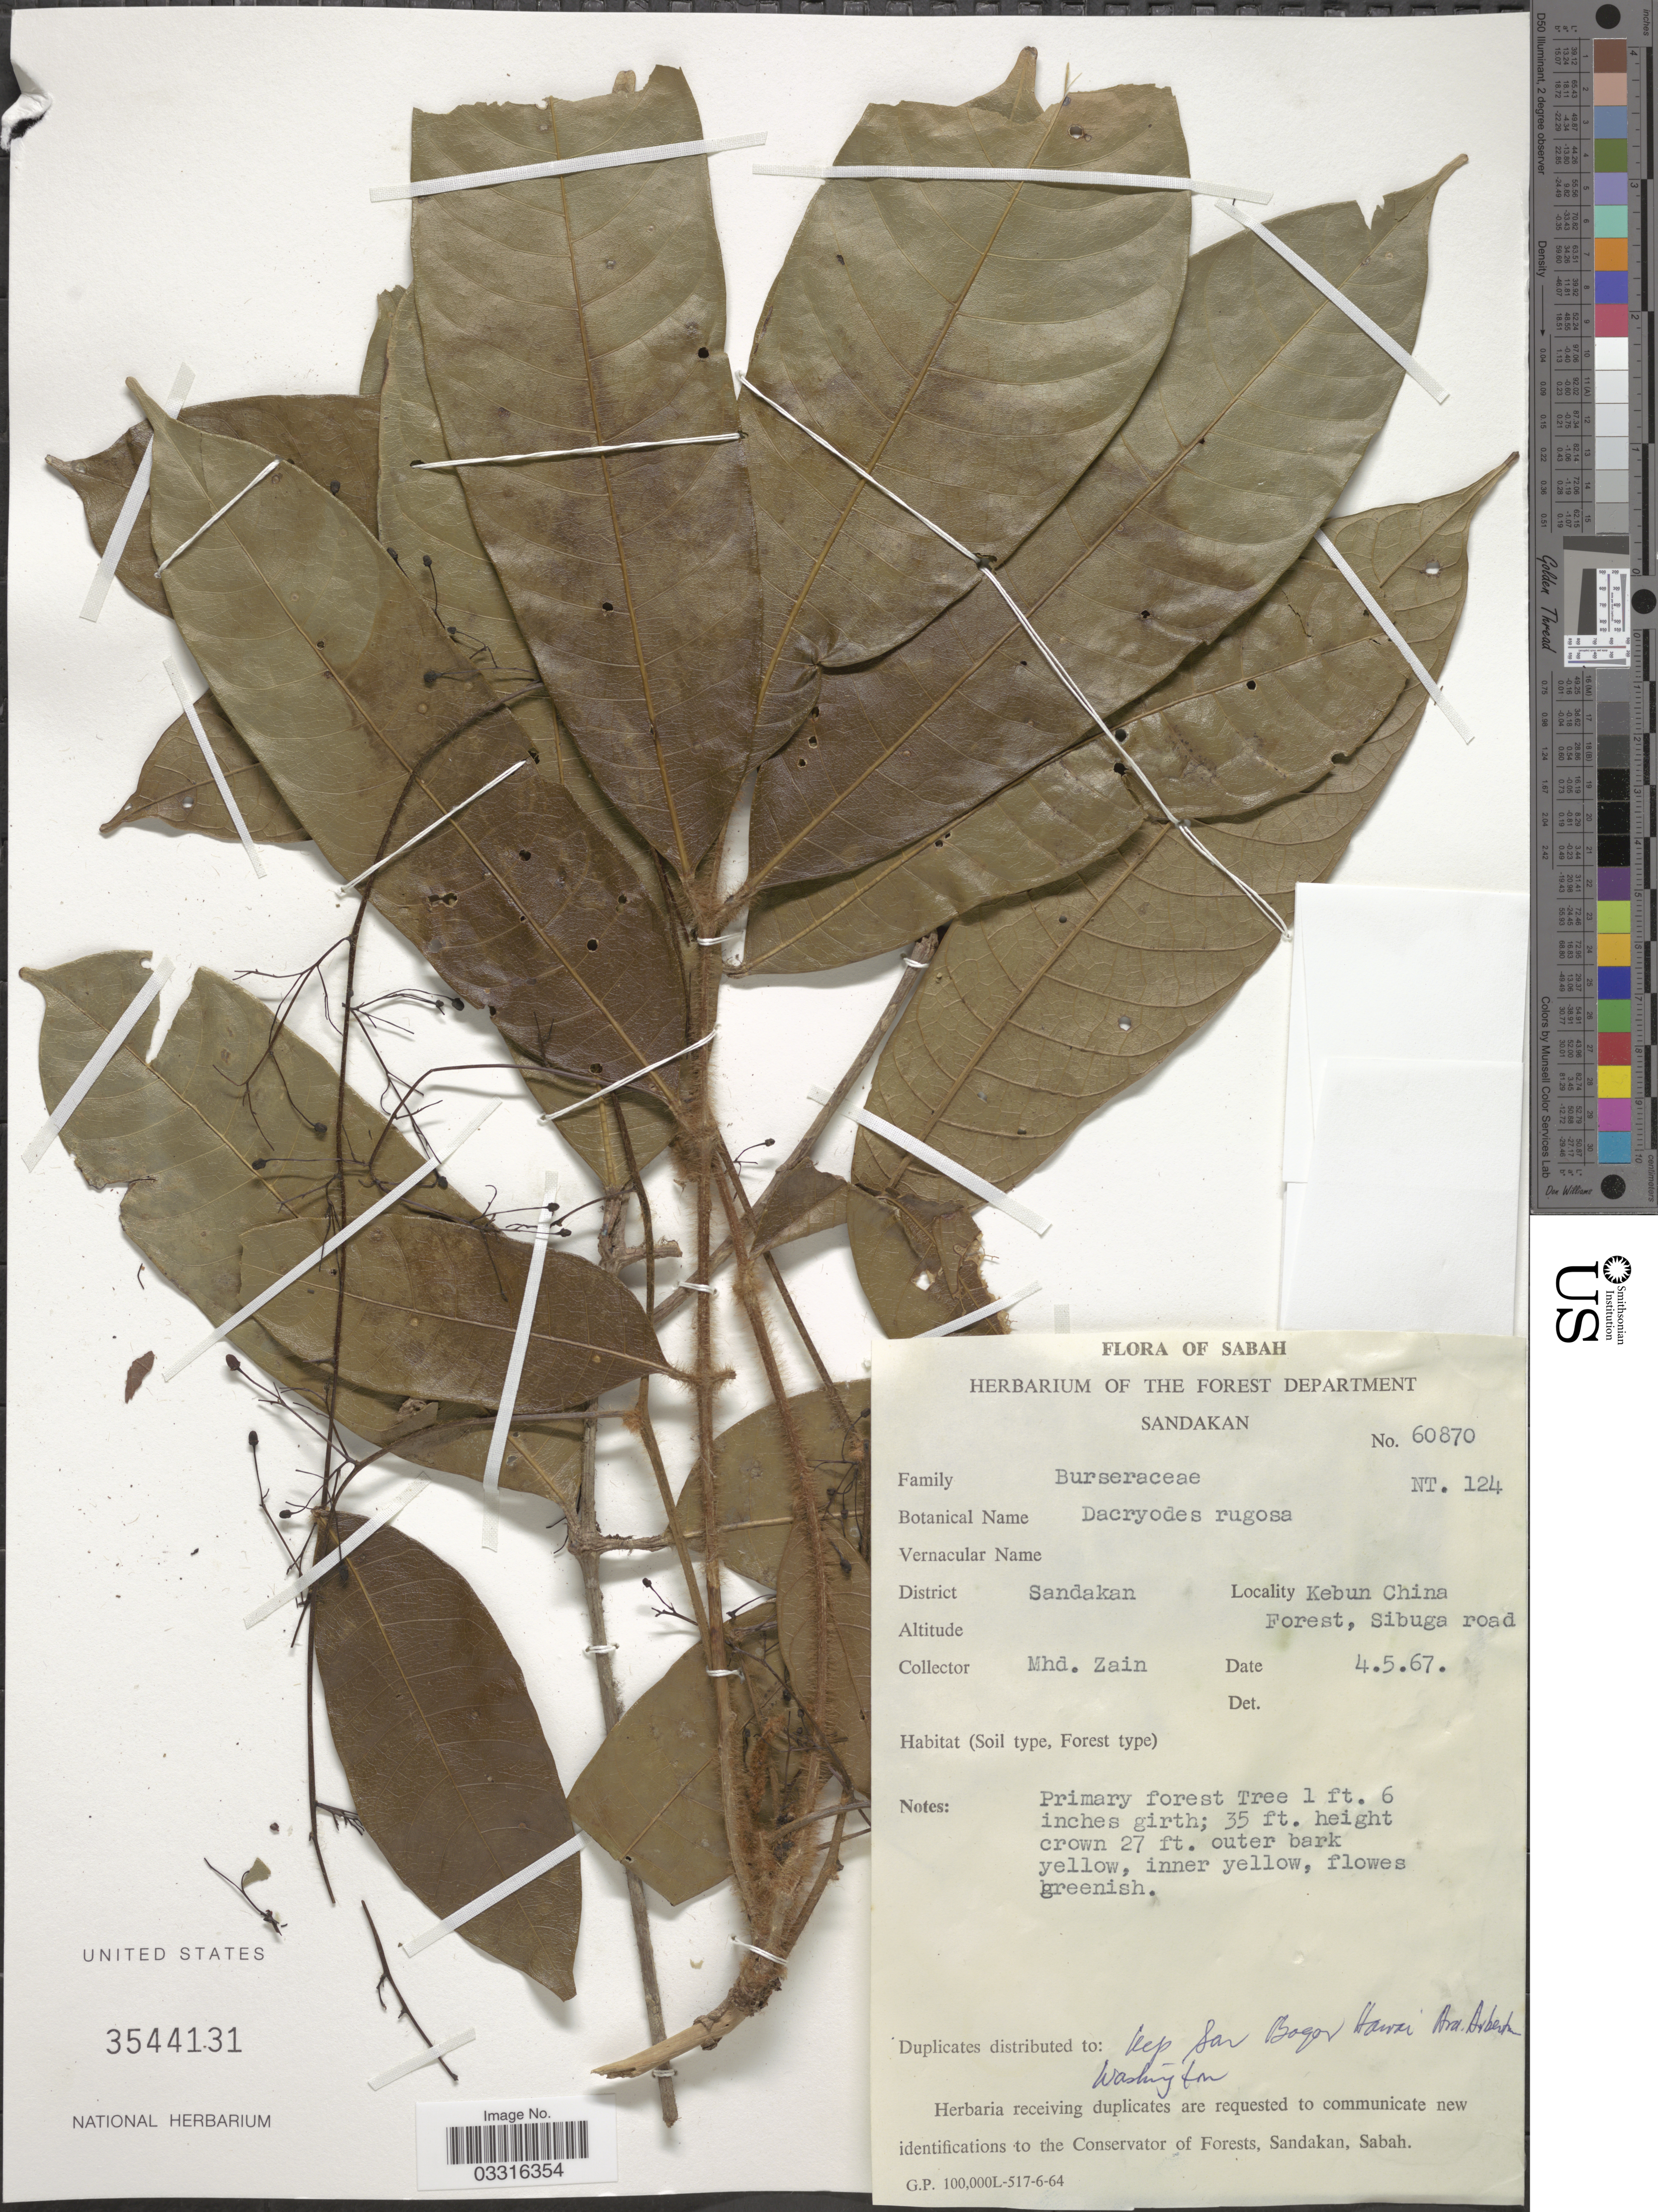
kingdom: Plantae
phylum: Tracheophyta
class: Magnoliopsida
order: Sapindales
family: Burseraceae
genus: Dacryodes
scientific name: Dacryodes rugosa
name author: (Blume) H.J. Lam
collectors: M. Zain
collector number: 60870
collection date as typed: Transcribed d/m/y: 4/5/67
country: Malaysia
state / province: Sabah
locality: District Sandakan, Kebun China Forest, Sibuga road.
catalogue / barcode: US 3544131